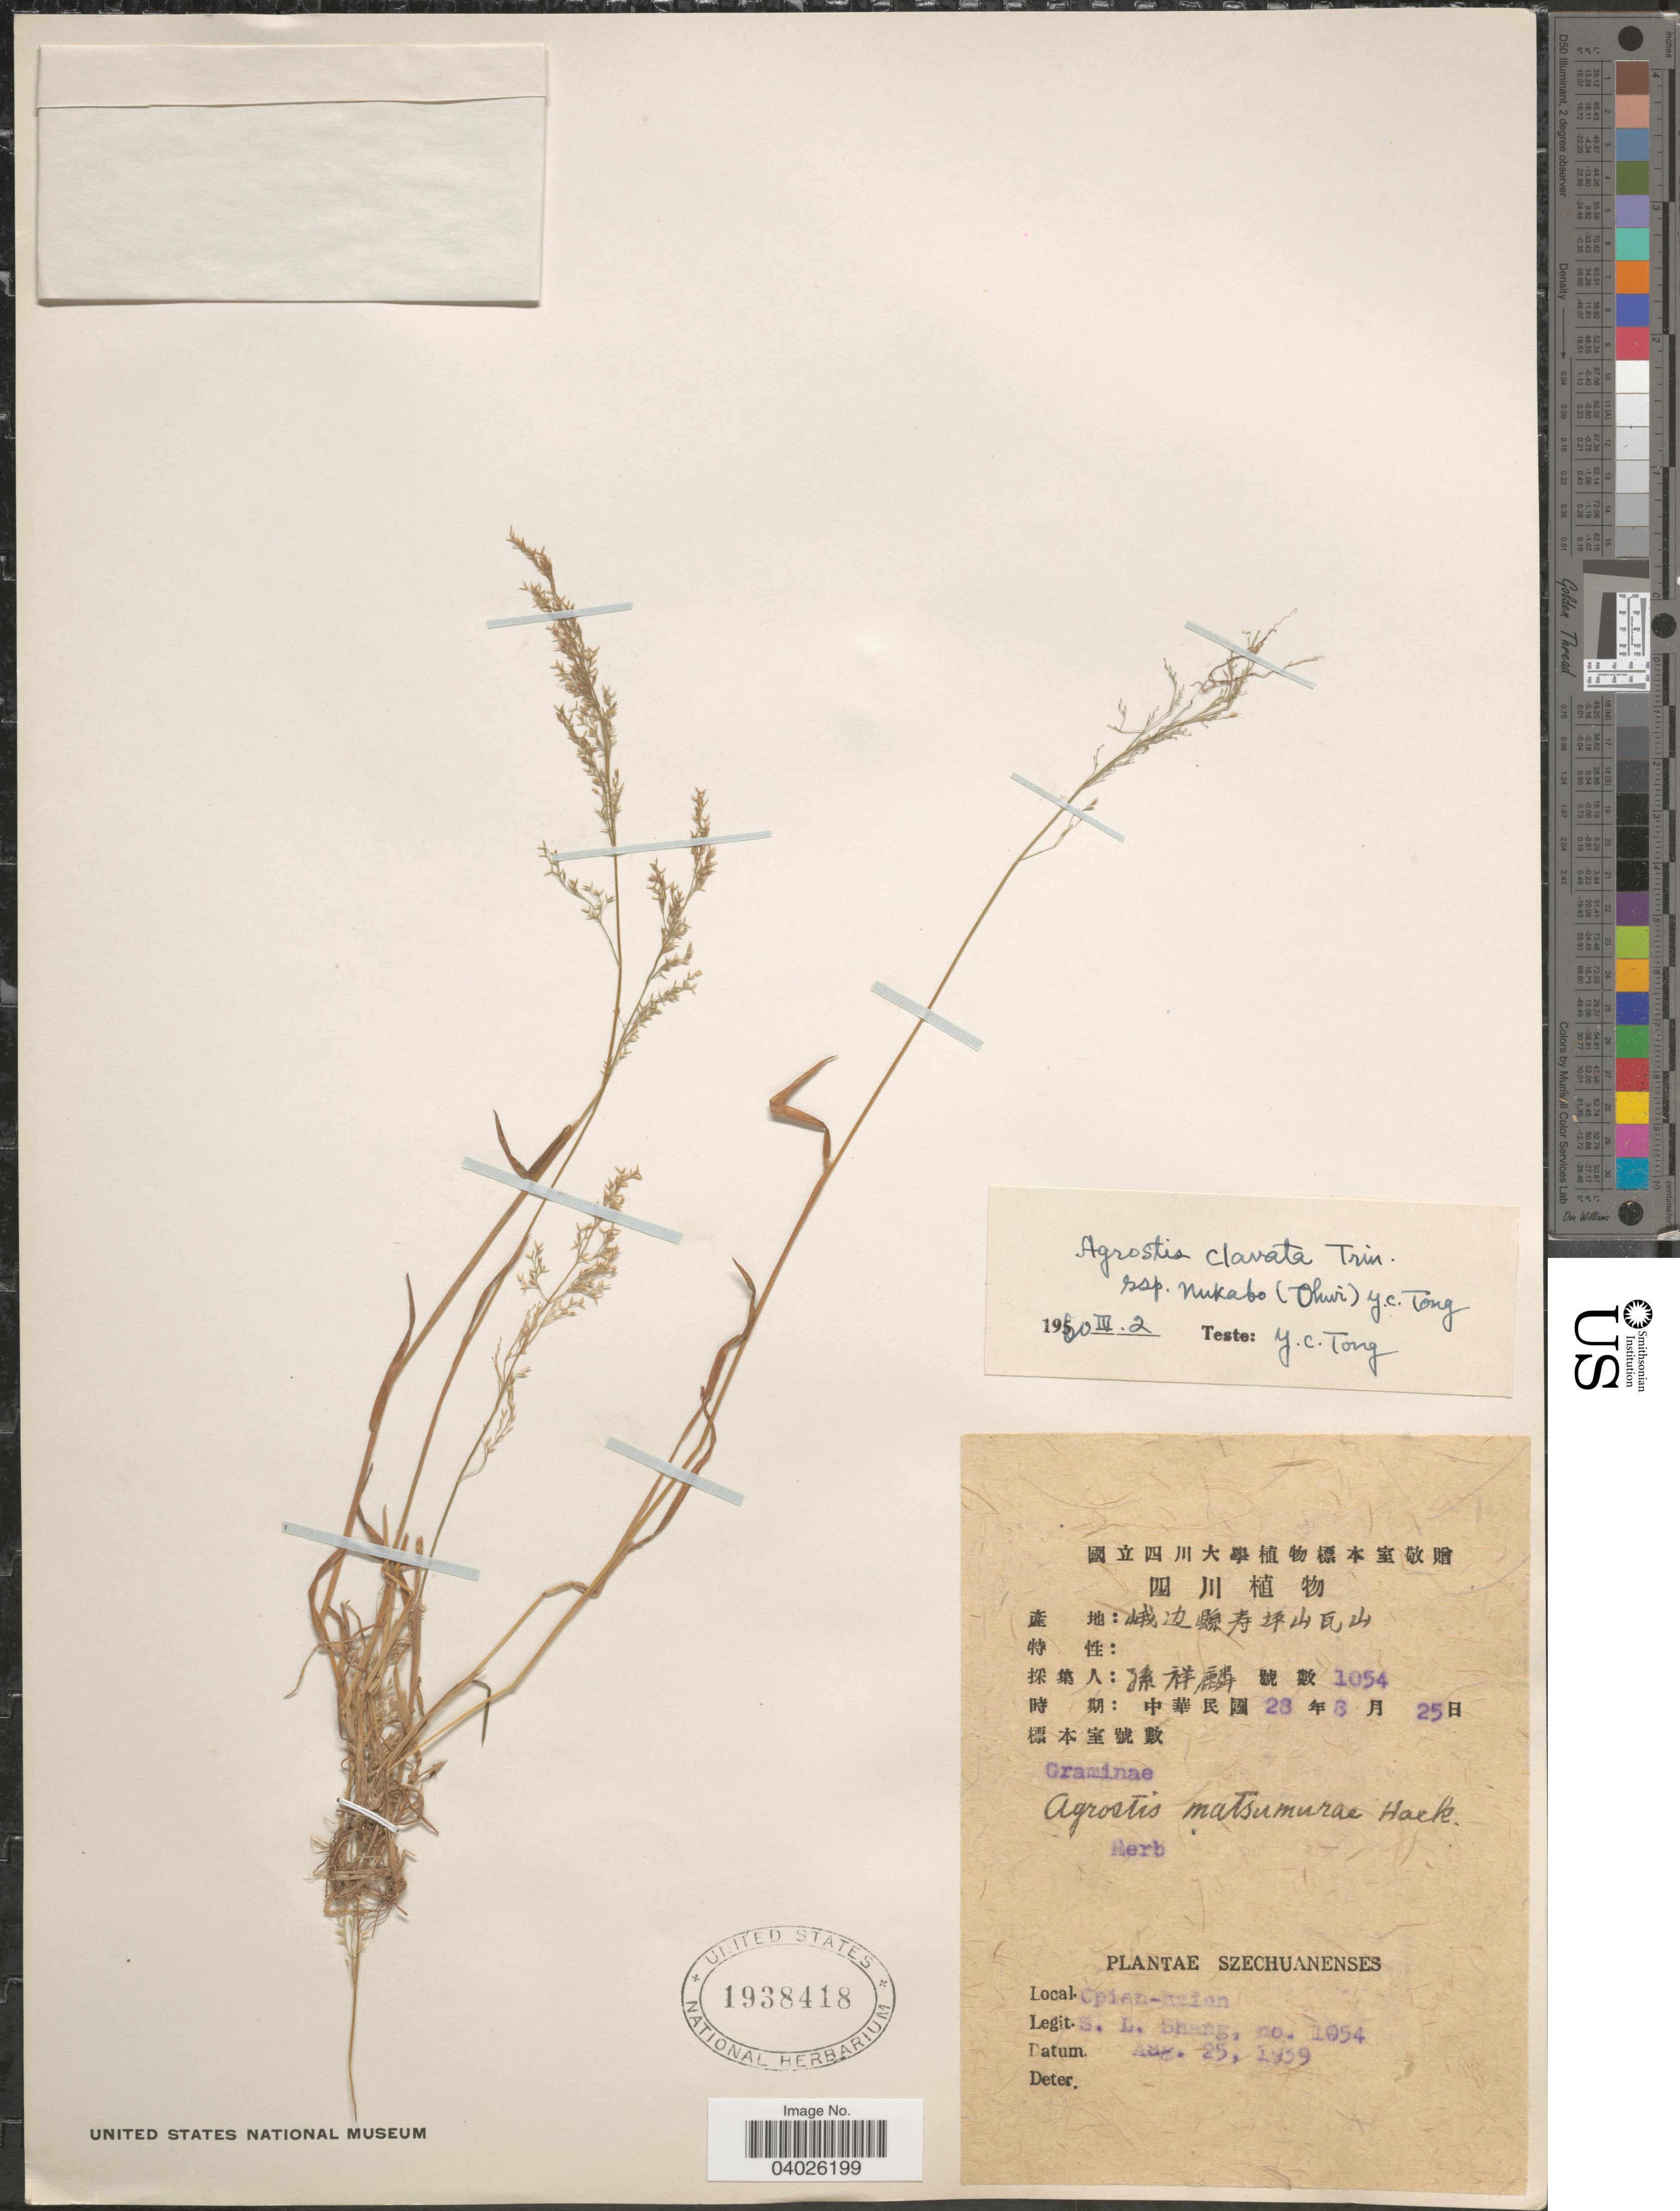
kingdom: Plantae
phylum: Tracheophyta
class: Liliopsida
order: Poales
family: Poaceae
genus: Agrostis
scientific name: Agrostis clavata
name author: Trin.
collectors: S. Shang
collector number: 1054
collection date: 1939-08-25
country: China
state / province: Sichuan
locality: Szechuanenses. Cpian-hsien.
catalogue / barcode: US 1938418